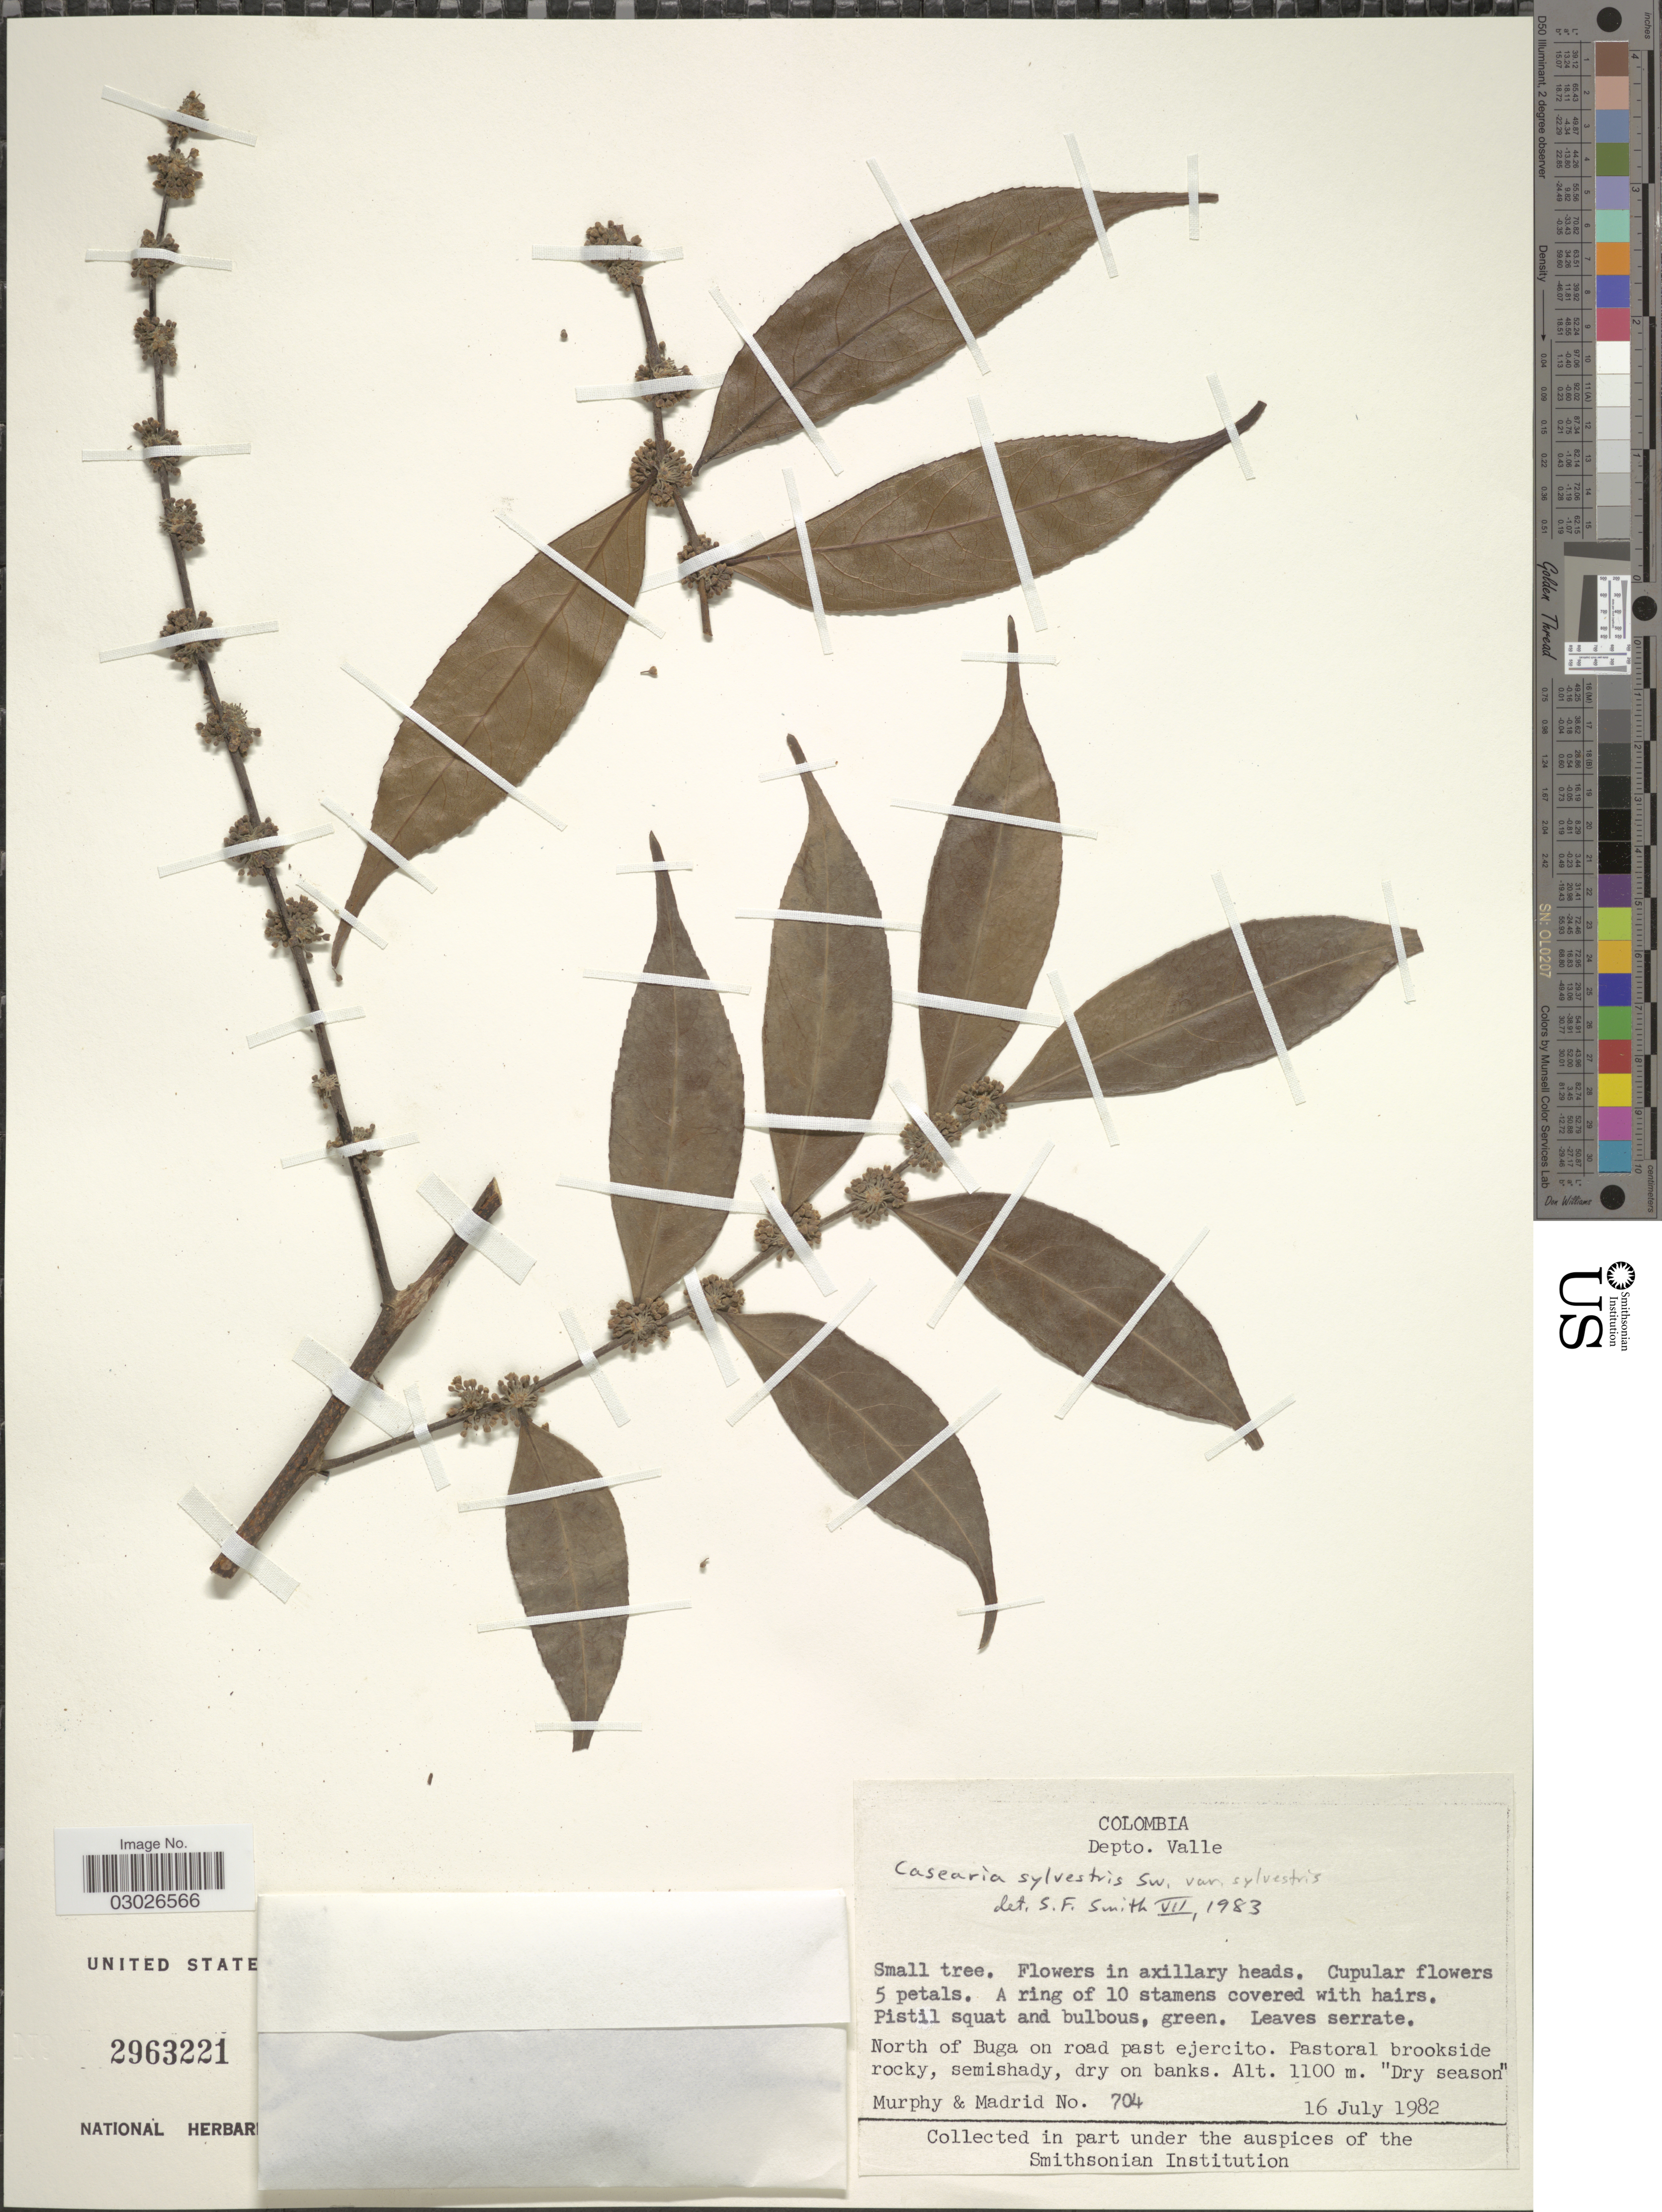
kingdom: Plantae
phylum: Tracheophyta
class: Magnoliopsida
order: Malpighiales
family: Salicaceae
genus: Casearia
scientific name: Casearia sylvestris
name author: Sw.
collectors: -. Murphy & -. Madrid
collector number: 704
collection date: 1982-07-16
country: Colombia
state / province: Valle del Cauca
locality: Depto. Valle, North of Buga on road past ejercito.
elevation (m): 1100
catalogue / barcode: US 2963221